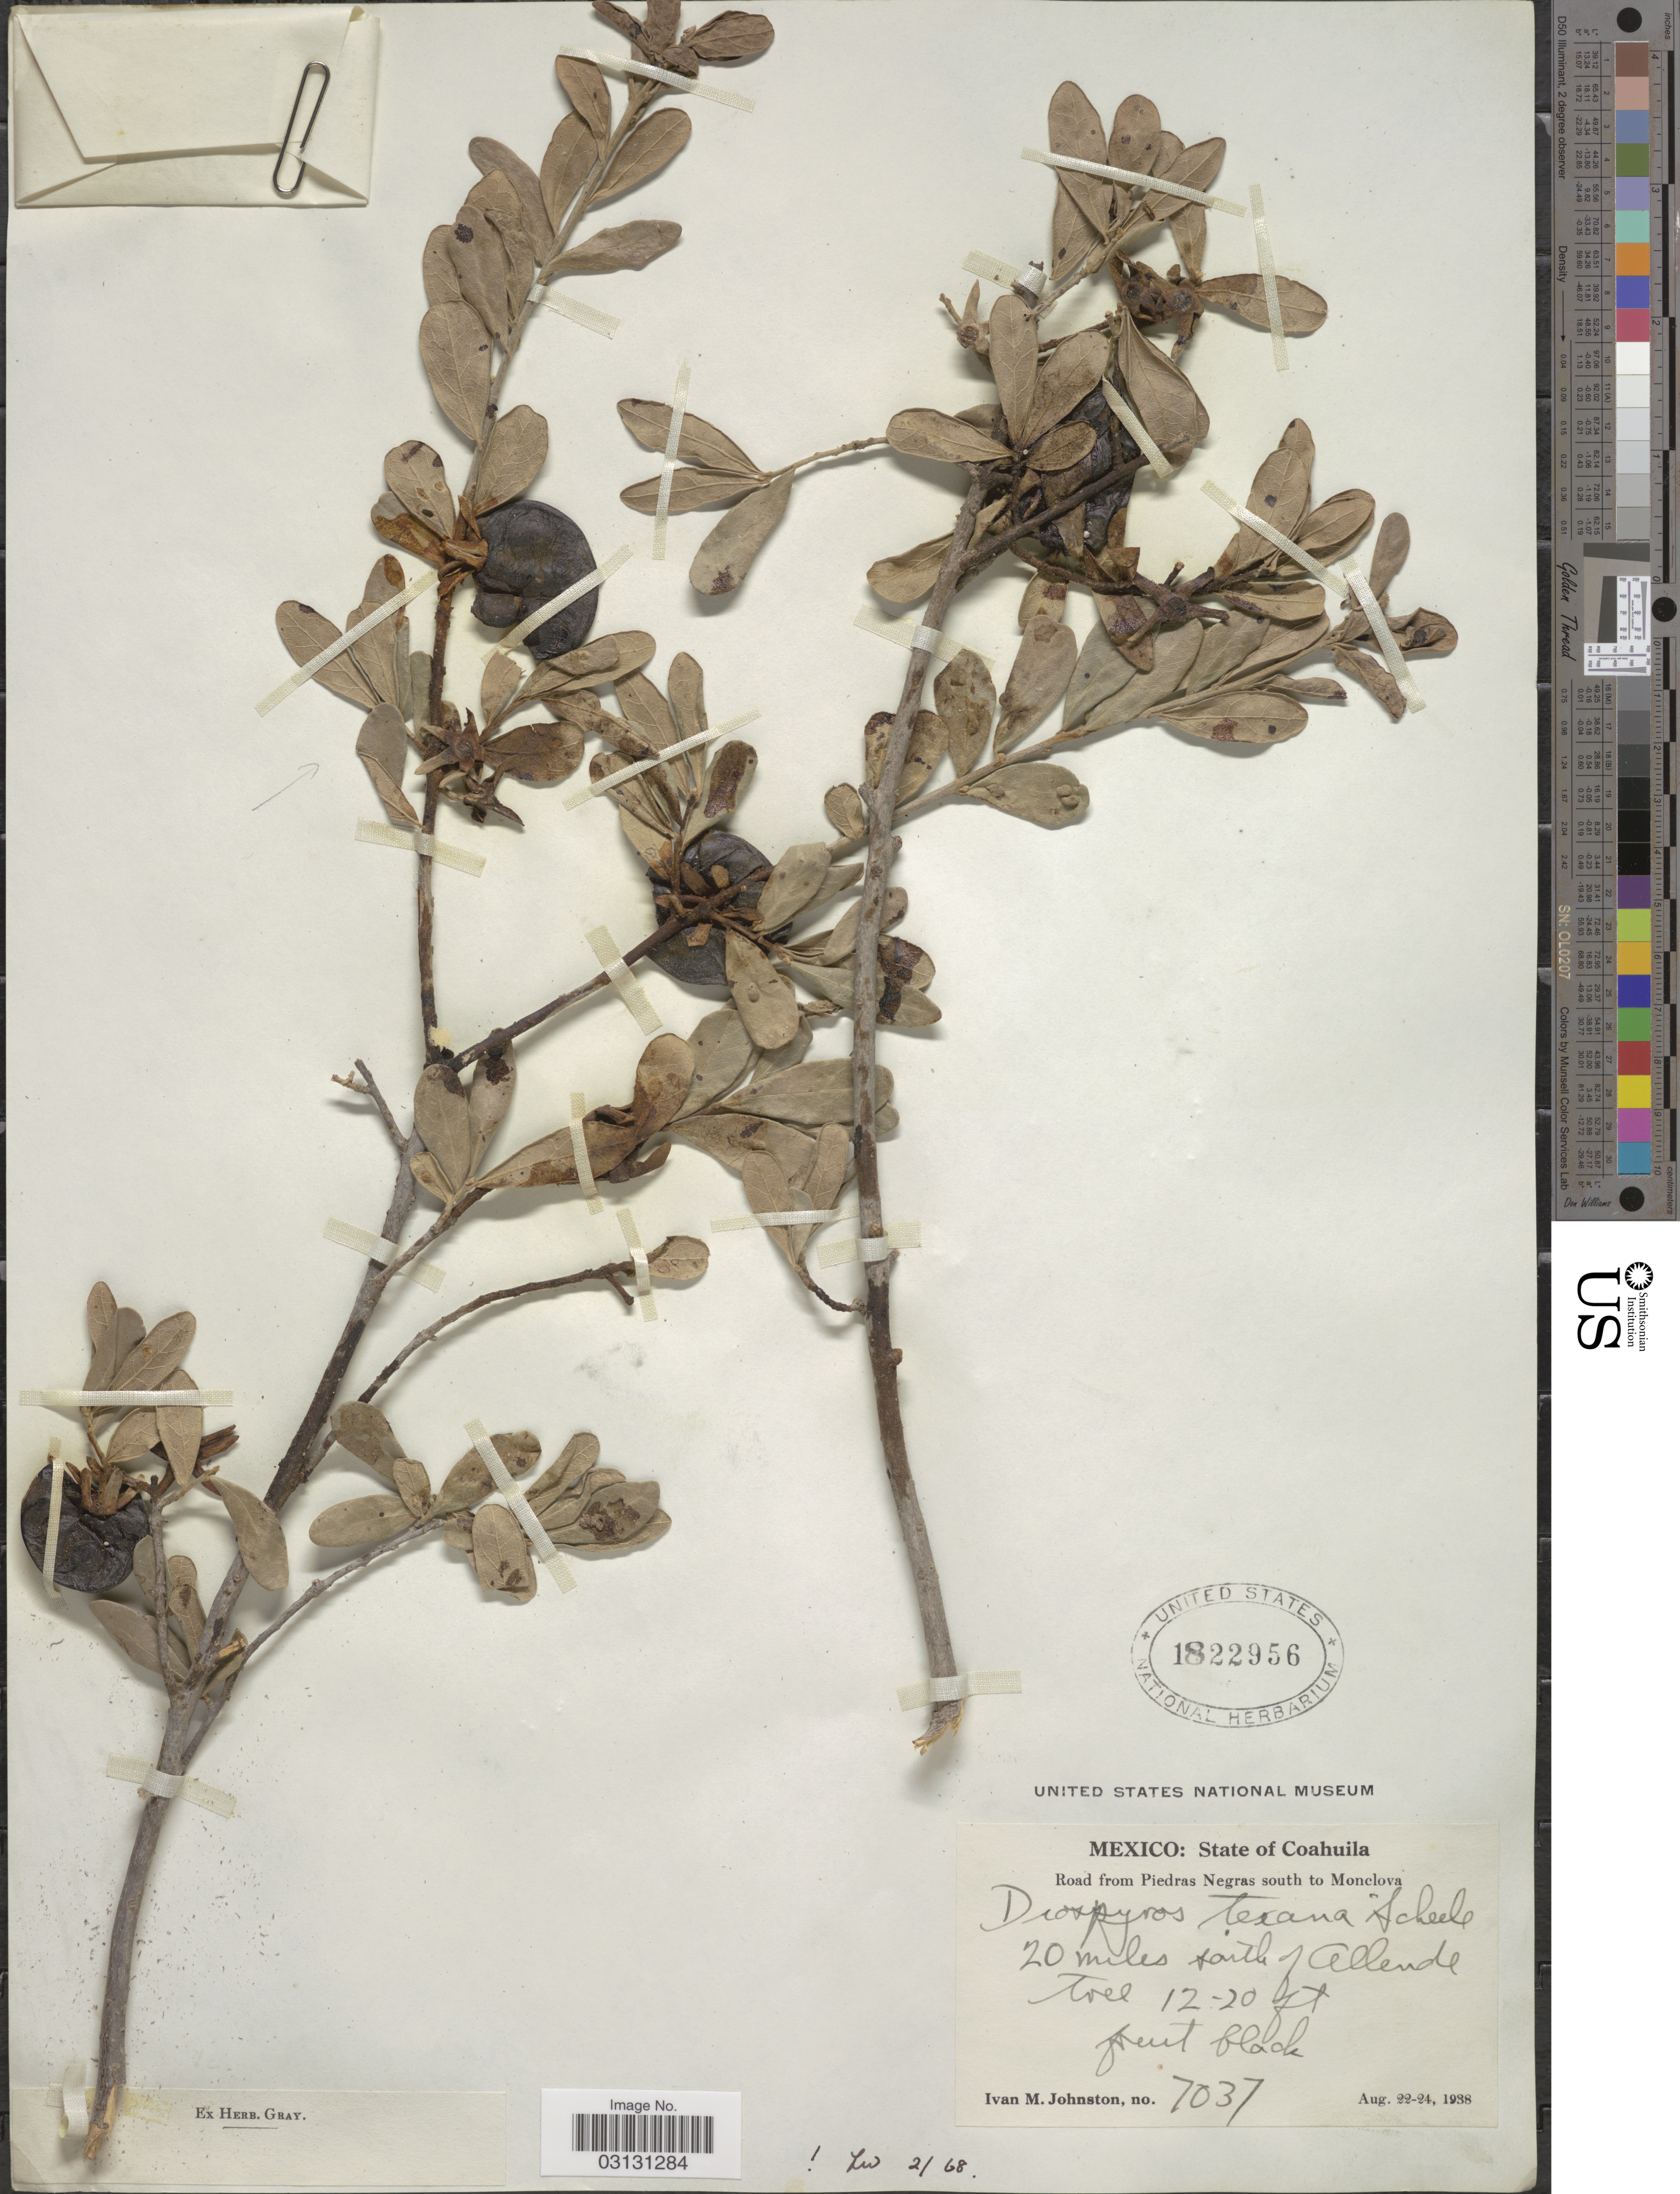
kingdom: Plantae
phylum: Tracheophyta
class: Magnoliopsida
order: Ericales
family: Ebenaceae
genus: Diospyros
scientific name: Diospyros texana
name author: Scheele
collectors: I.M. Johnston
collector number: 7037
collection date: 1938-08-22/1938-08-24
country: Mexico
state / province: Coahuila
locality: Road from Piedras Negras south to Monclova. 20 miles south of Allende.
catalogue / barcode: US 1822956